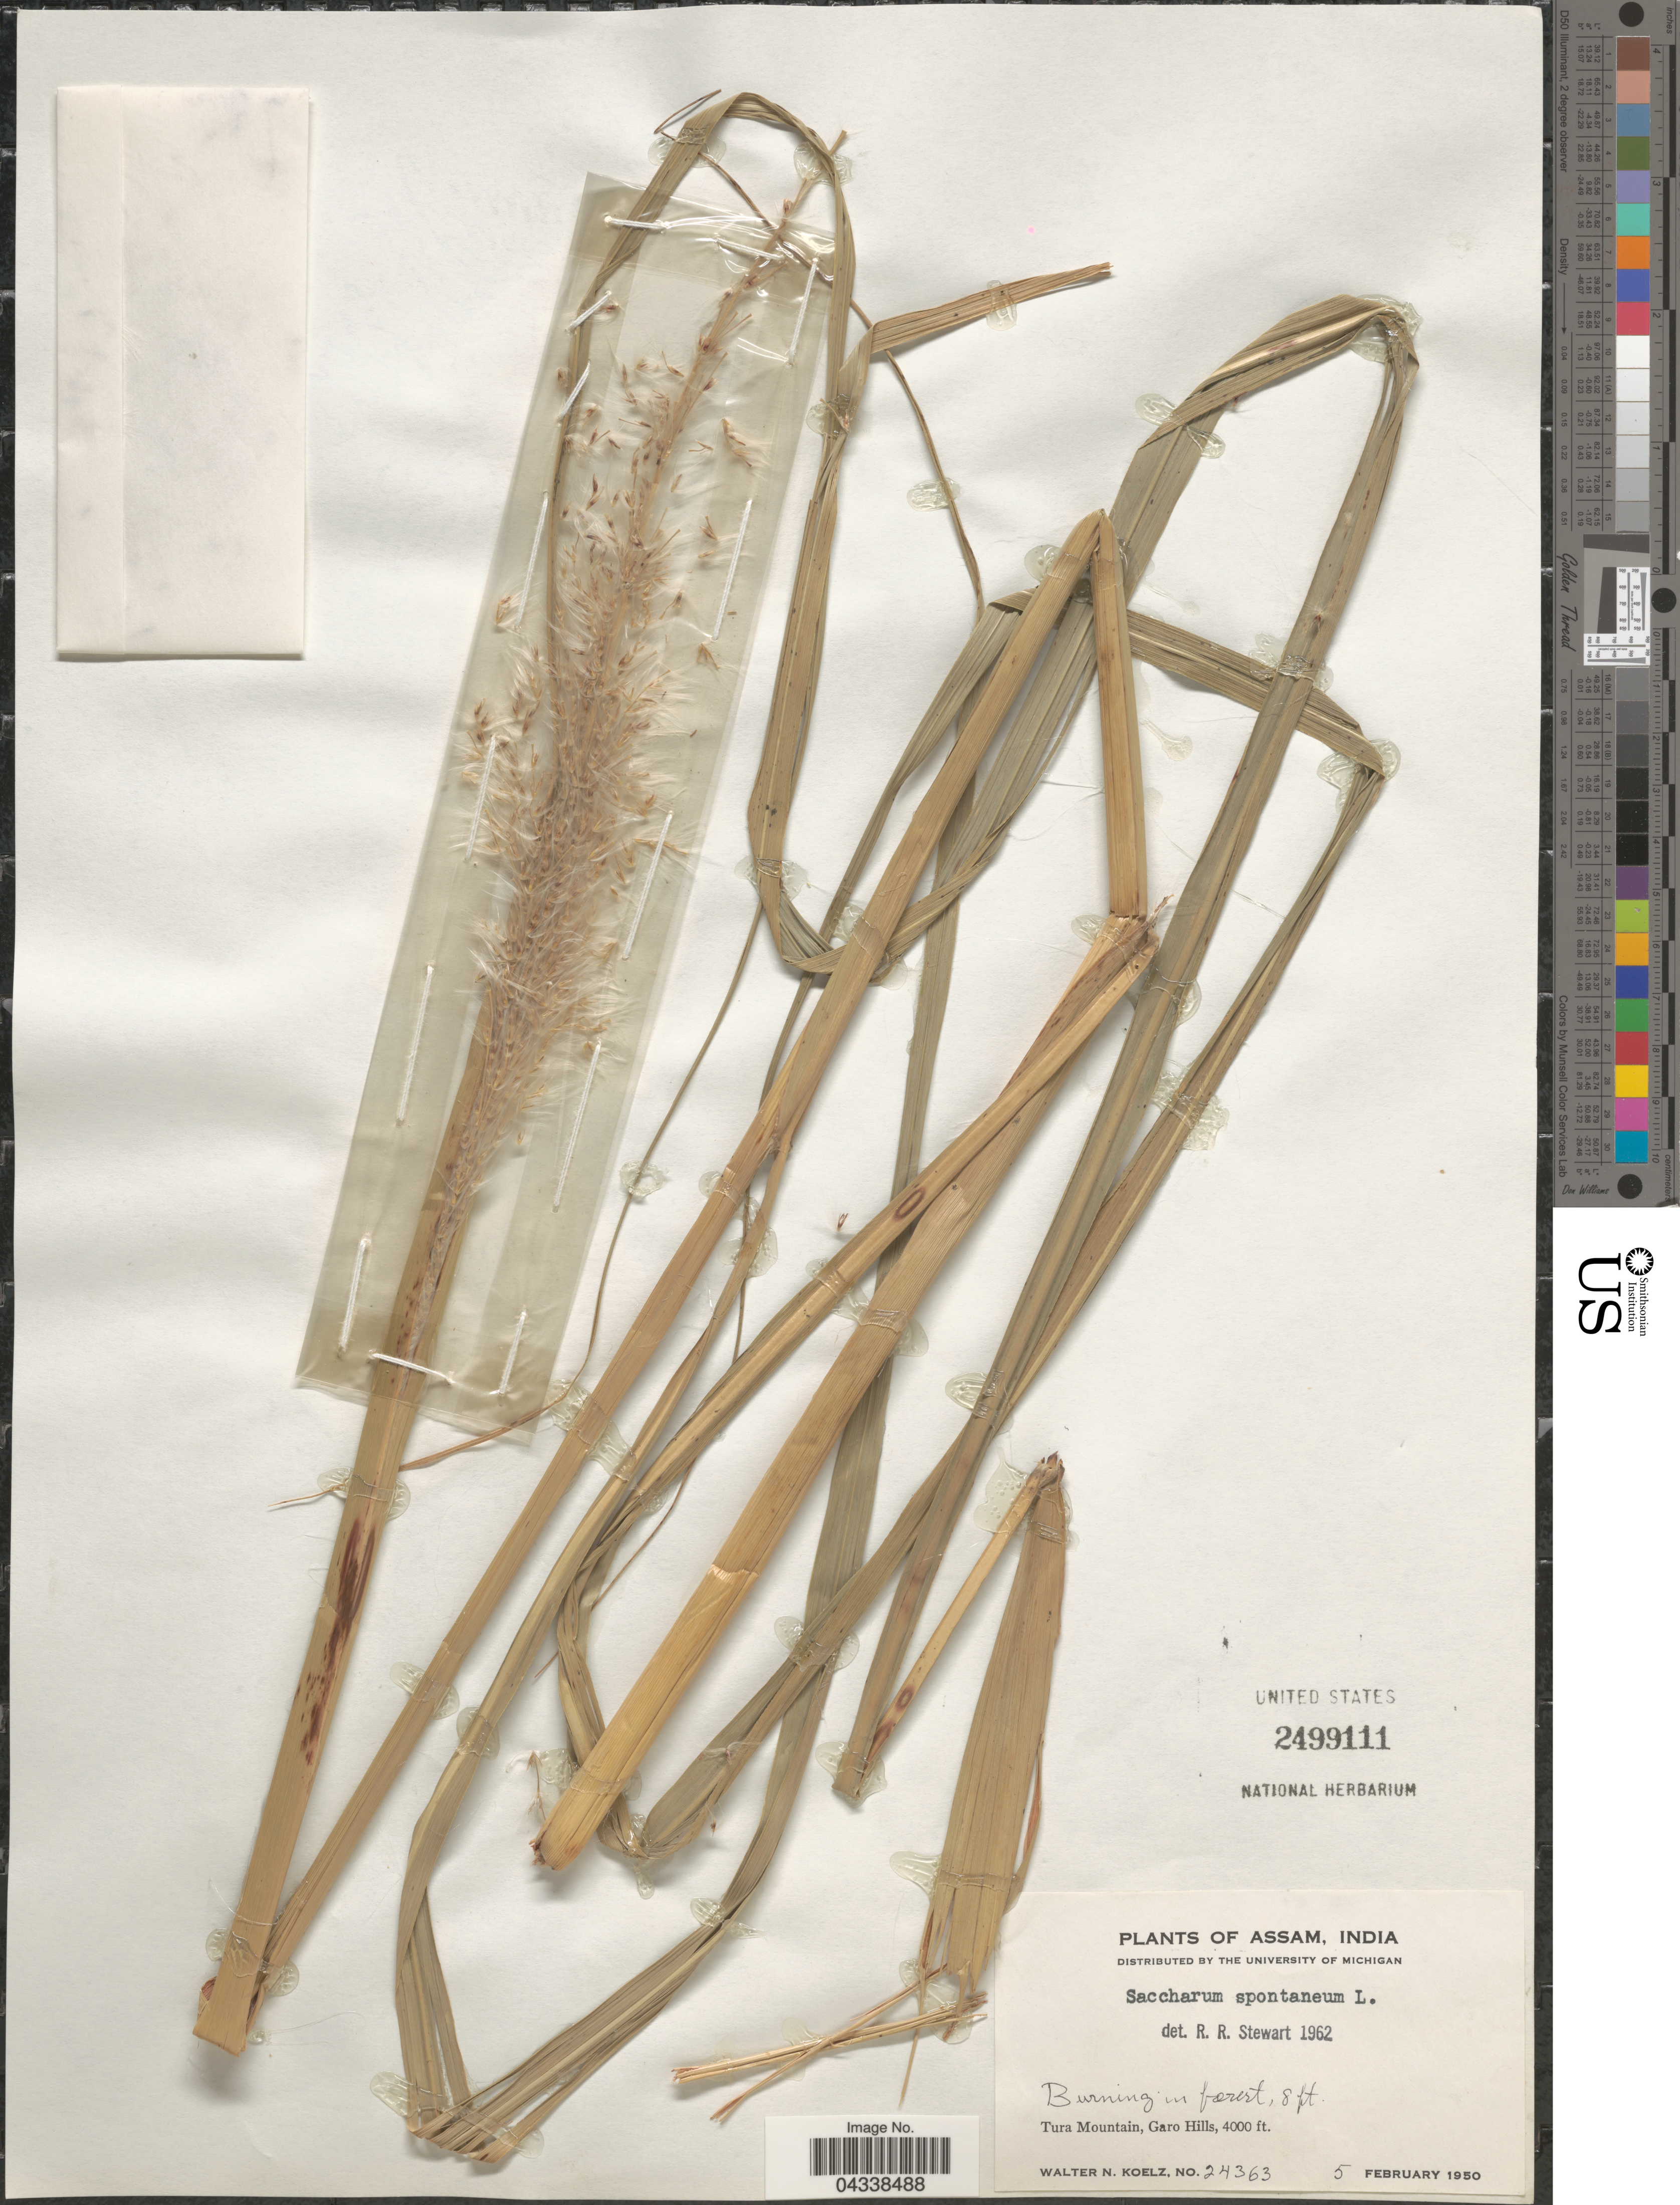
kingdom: Plantae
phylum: Tracheophyta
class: Liliopsida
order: Poales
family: Poaceae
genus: Saccharum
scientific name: Saccharum spontaneum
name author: L.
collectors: W. N. Koelz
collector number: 24363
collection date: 1950-02-05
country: India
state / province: Meghalaya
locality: Tura Mountain, Garo Hills.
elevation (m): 1219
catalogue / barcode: US 2499111